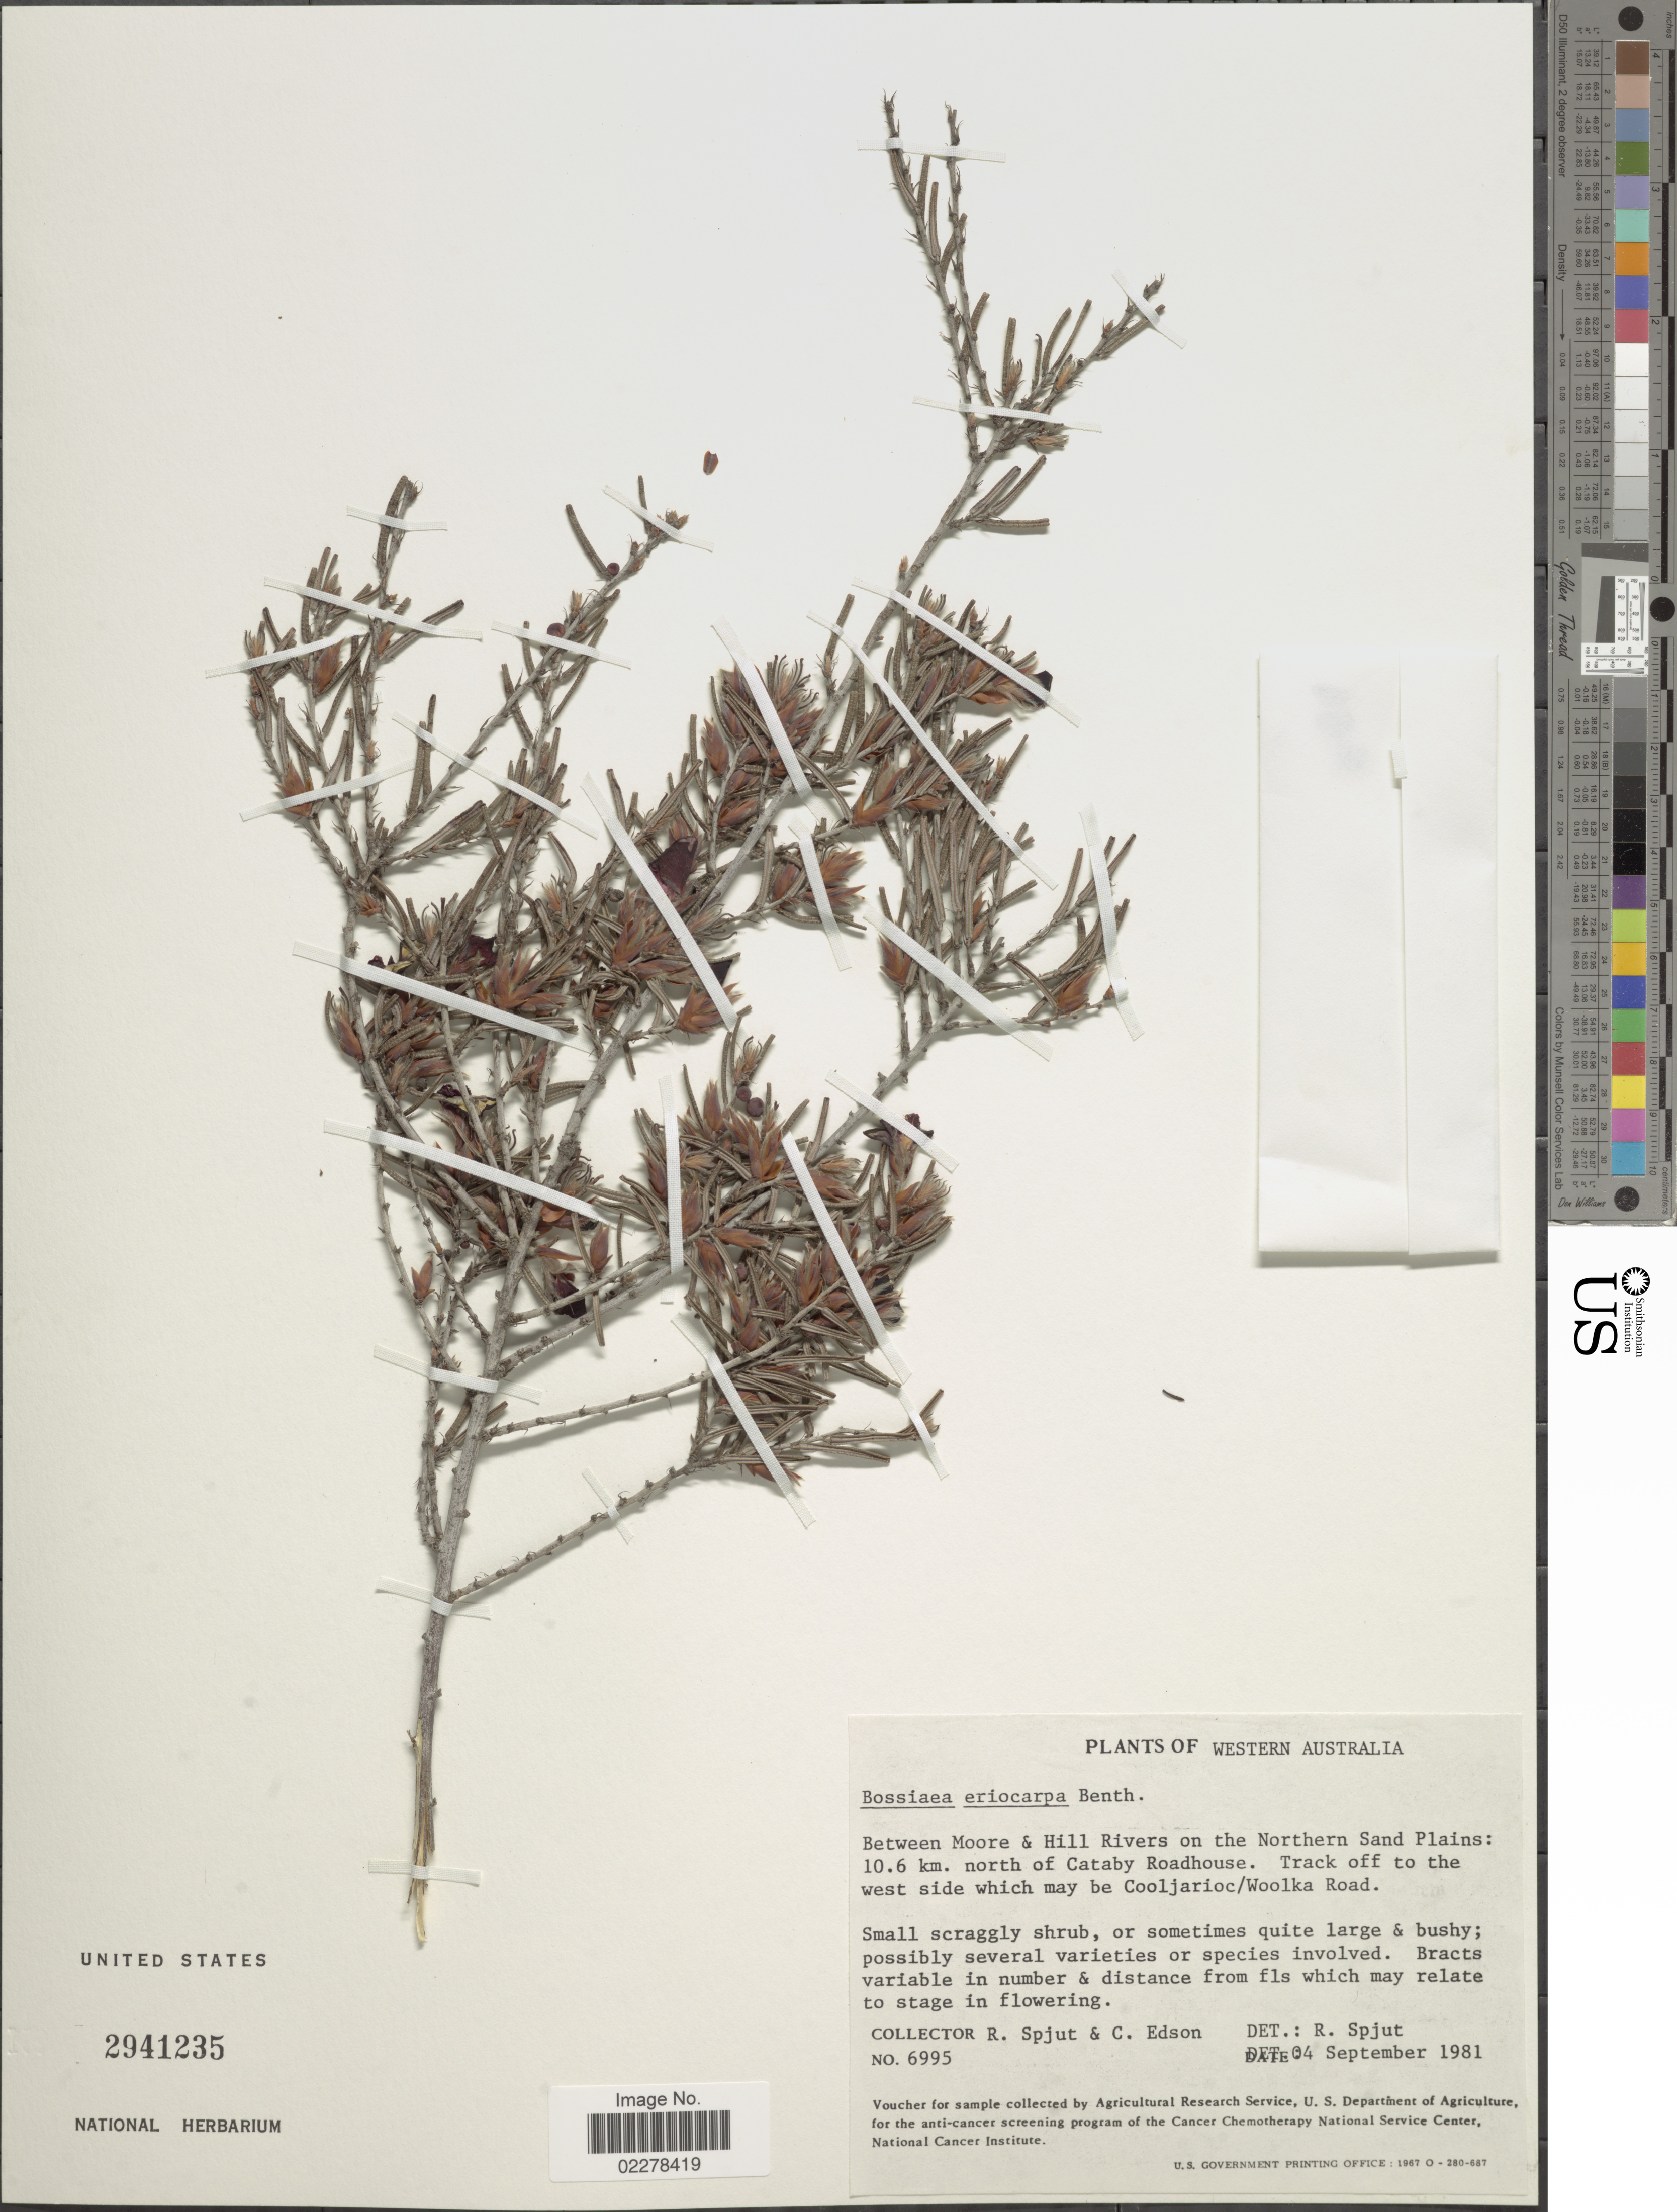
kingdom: Plantae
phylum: Tracheophyta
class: Magnoliopsida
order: Fabales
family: Fabaceae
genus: Bossiaea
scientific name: Bossiaea eriocarpa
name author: Benth.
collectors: R. Spjut & C. Edson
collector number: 6995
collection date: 1981-09-04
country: Australia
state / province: Western Australia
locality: Between Moore & Hill Rivers on the northern Sand Plains: 10.6 km. north of Cataby Roadhouse. Track off the west side which may be Cooljarioc/Woolka Road.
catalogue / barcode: US 2941235